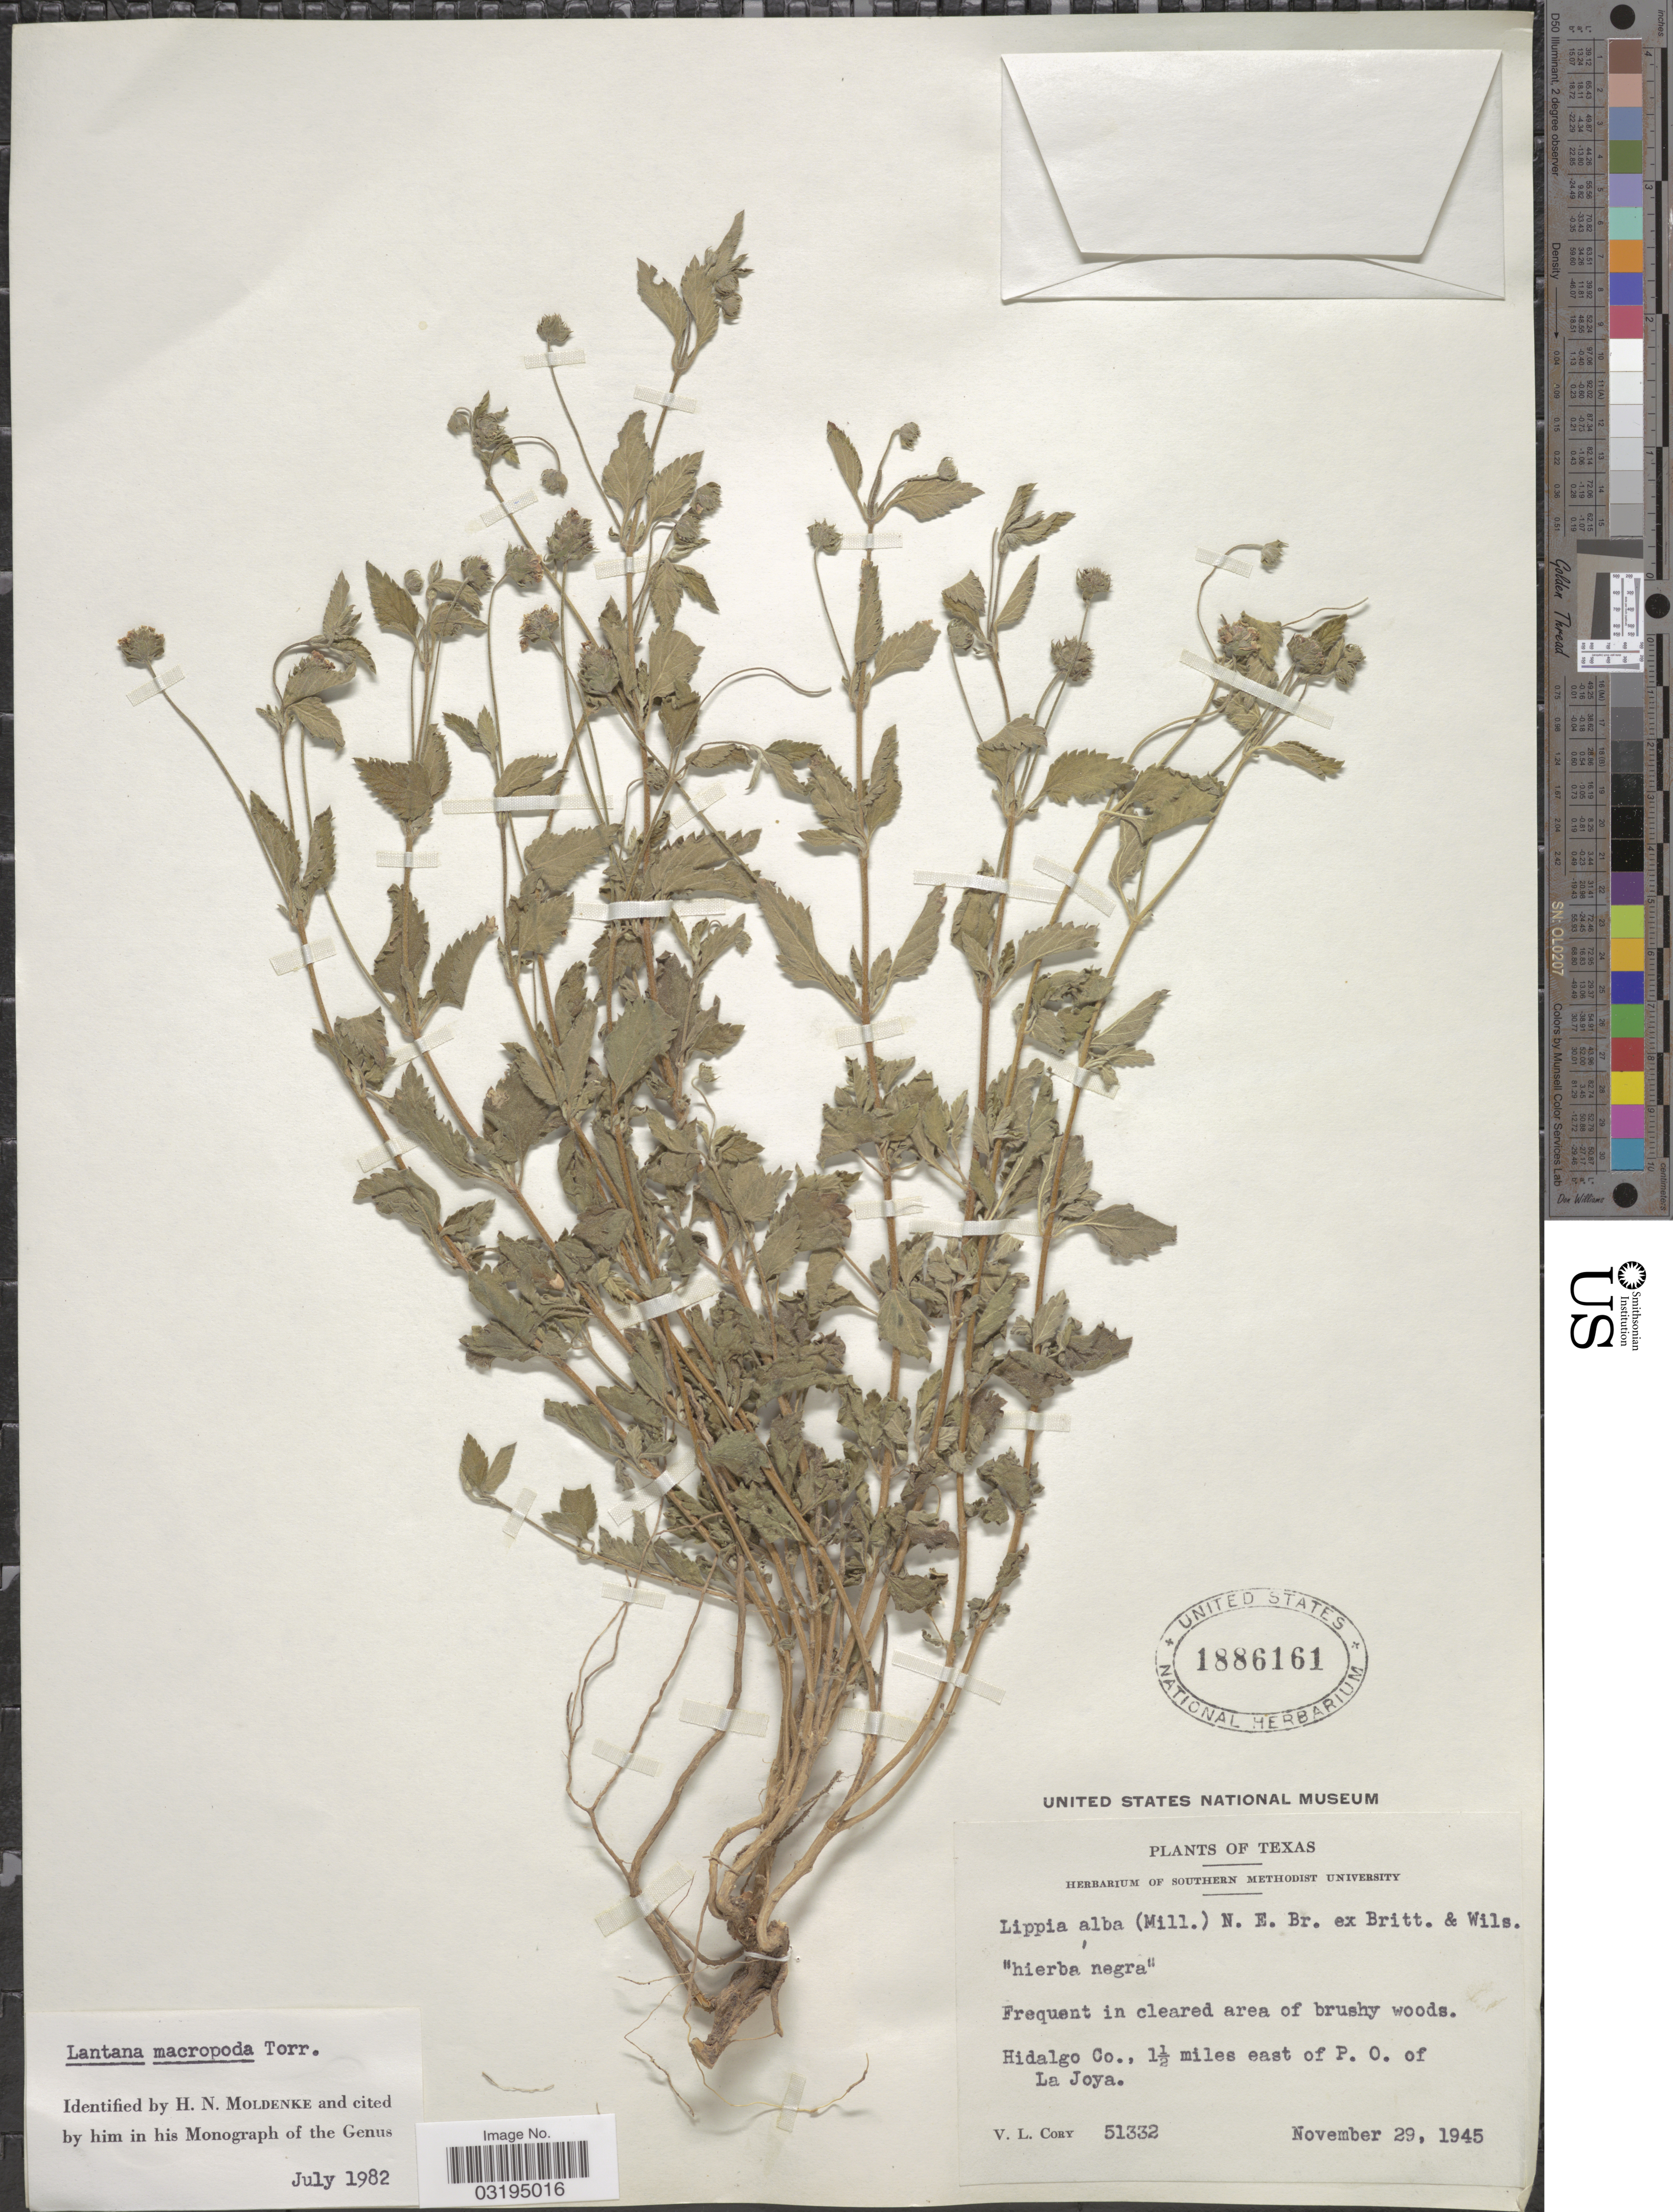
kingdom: Plantae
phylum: Tracheophyta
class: Magnoliopsida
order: Lamiales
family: Verbenaceae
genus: Lantana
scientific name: Lantana macropoda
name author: Torr.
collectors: V. Cory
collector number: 51332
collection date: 1945-11-29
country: United States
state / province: Texas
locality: Hidalgo Co., 1½ miles east of P.O. of La Joya.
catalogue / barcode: US 1886161